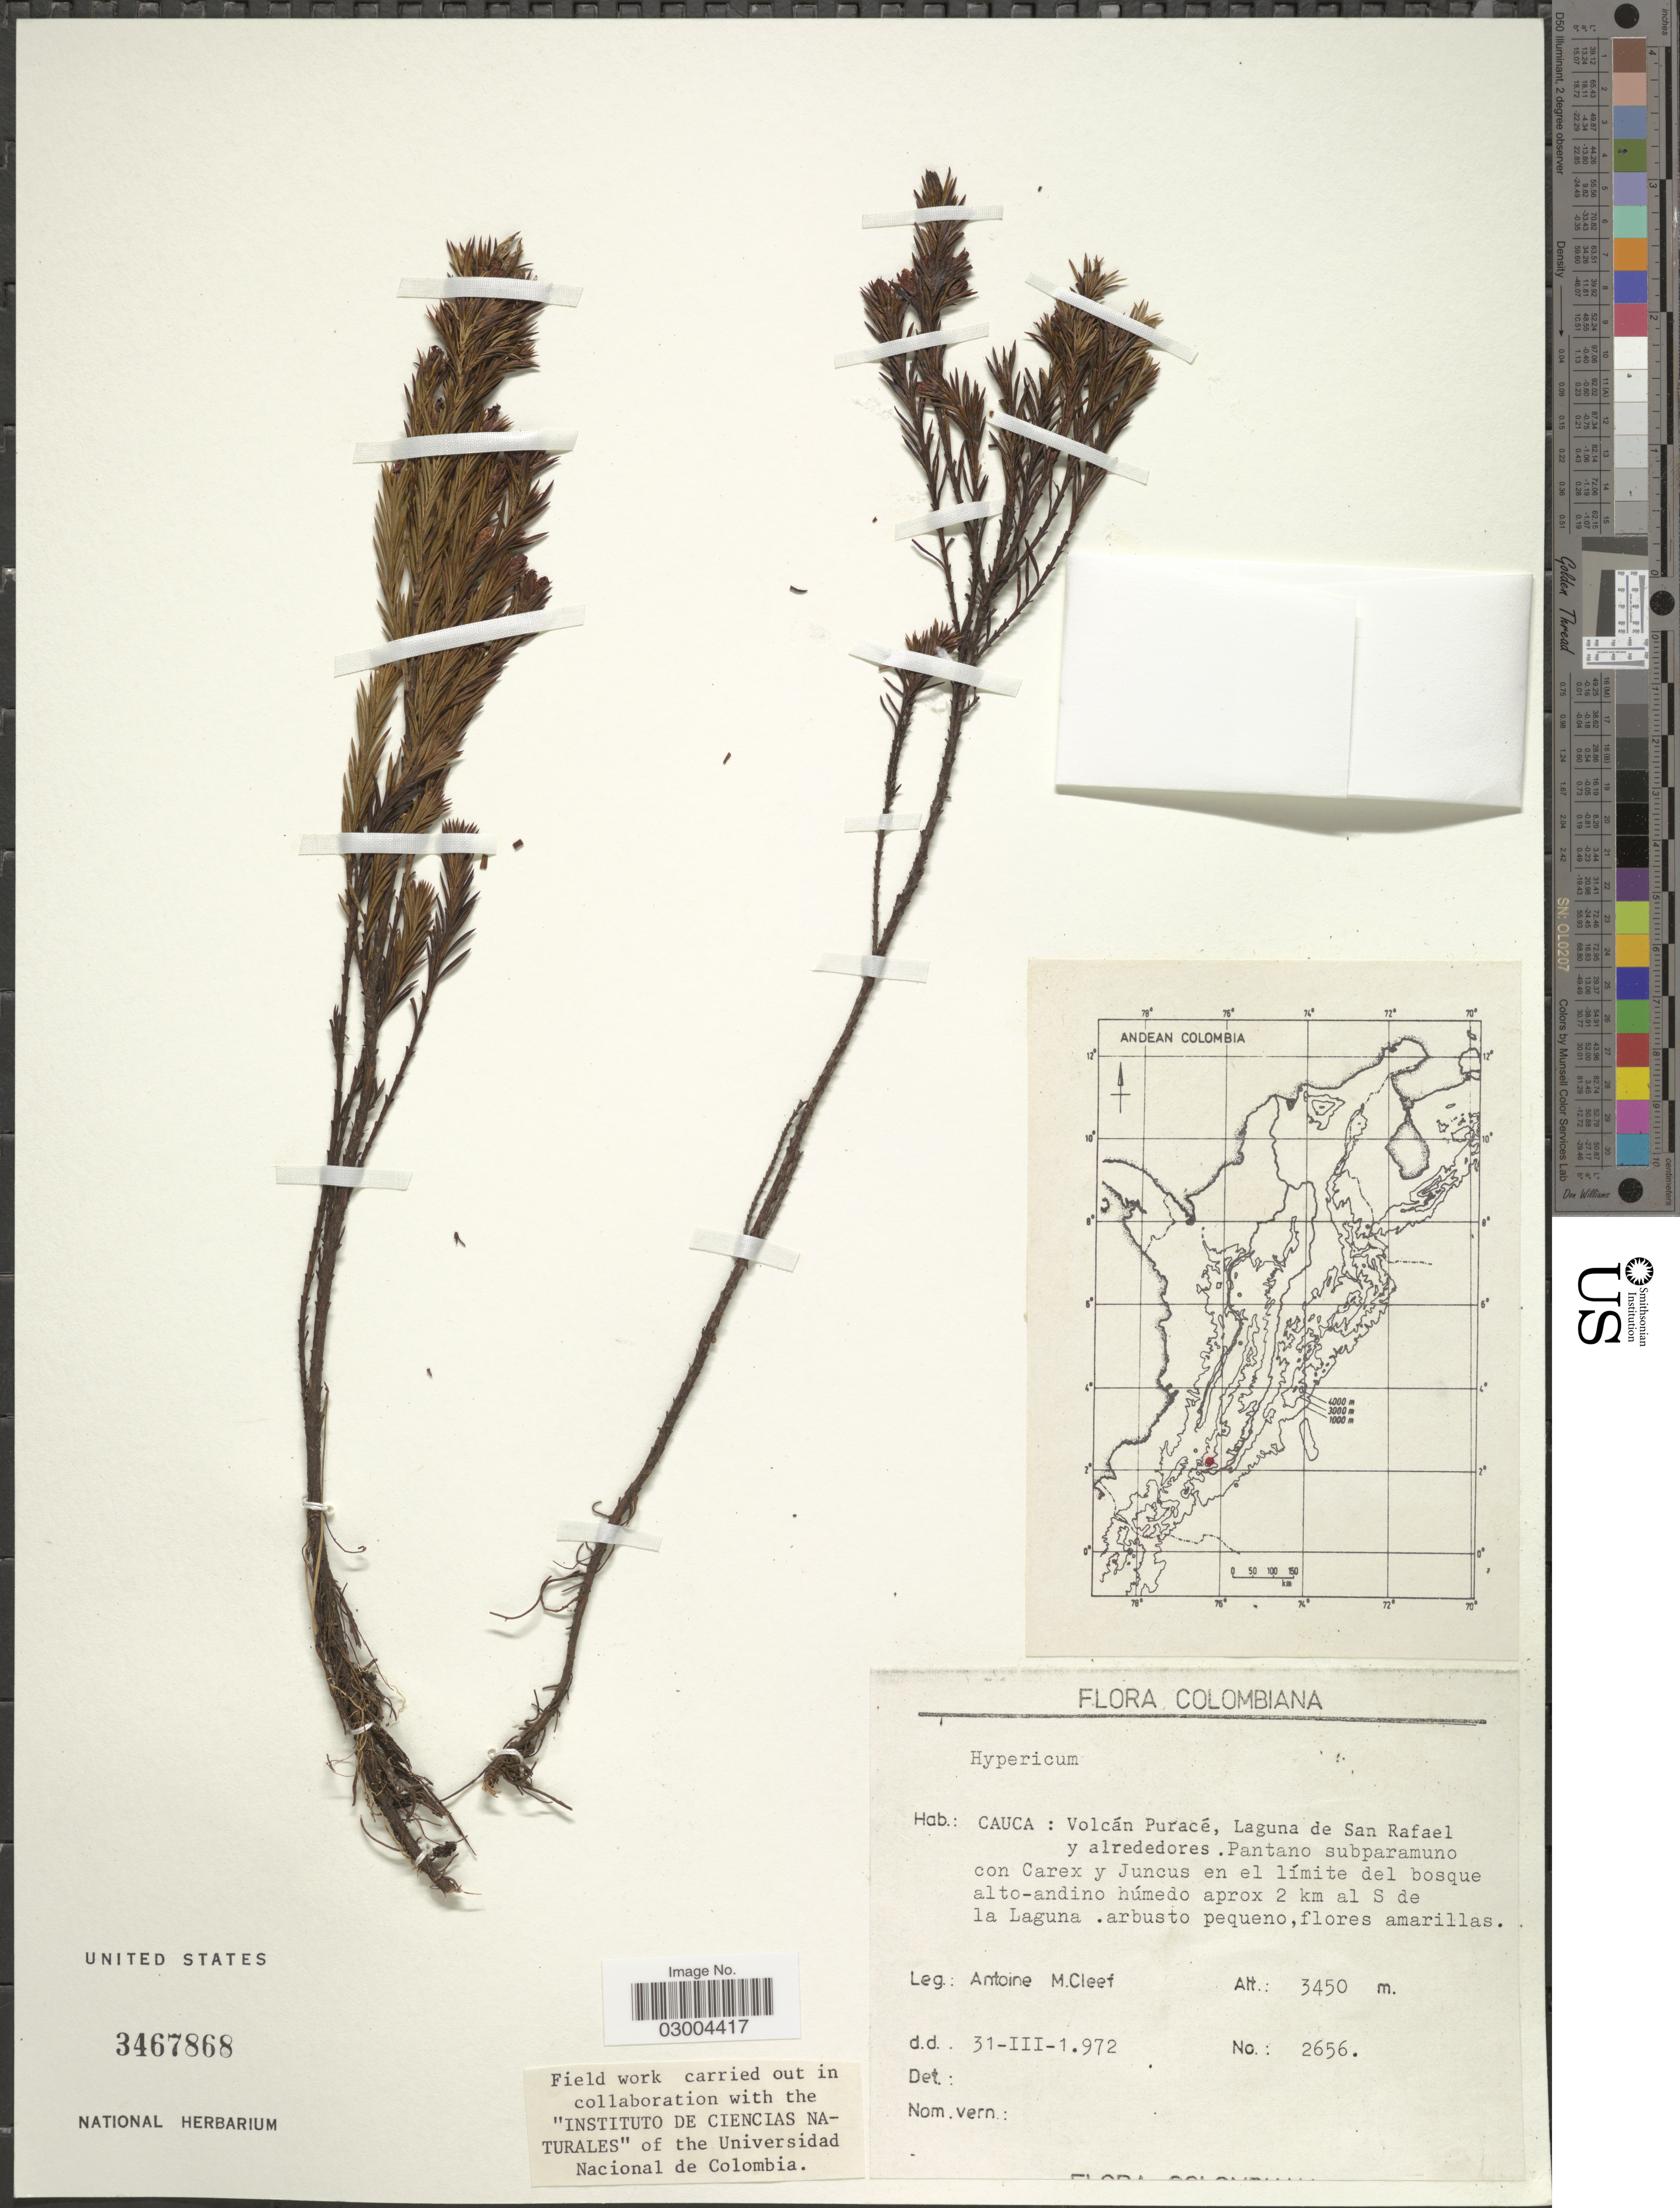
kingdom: Plantae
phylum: Tracheophyta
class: Magnoliopsida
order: Malpighiales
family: Hypericaceae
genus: Hypericum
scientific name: Hypericum sp.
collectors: A. M. Cleef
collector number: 2656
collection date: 1972-03-31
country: Colombia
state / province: Cauca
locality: Volcán Puracé, Laguna de San Rafael y alrededores. Húmedo aprox 2 km al S de la Laguna.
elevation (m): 3450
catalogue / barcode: US 3467868